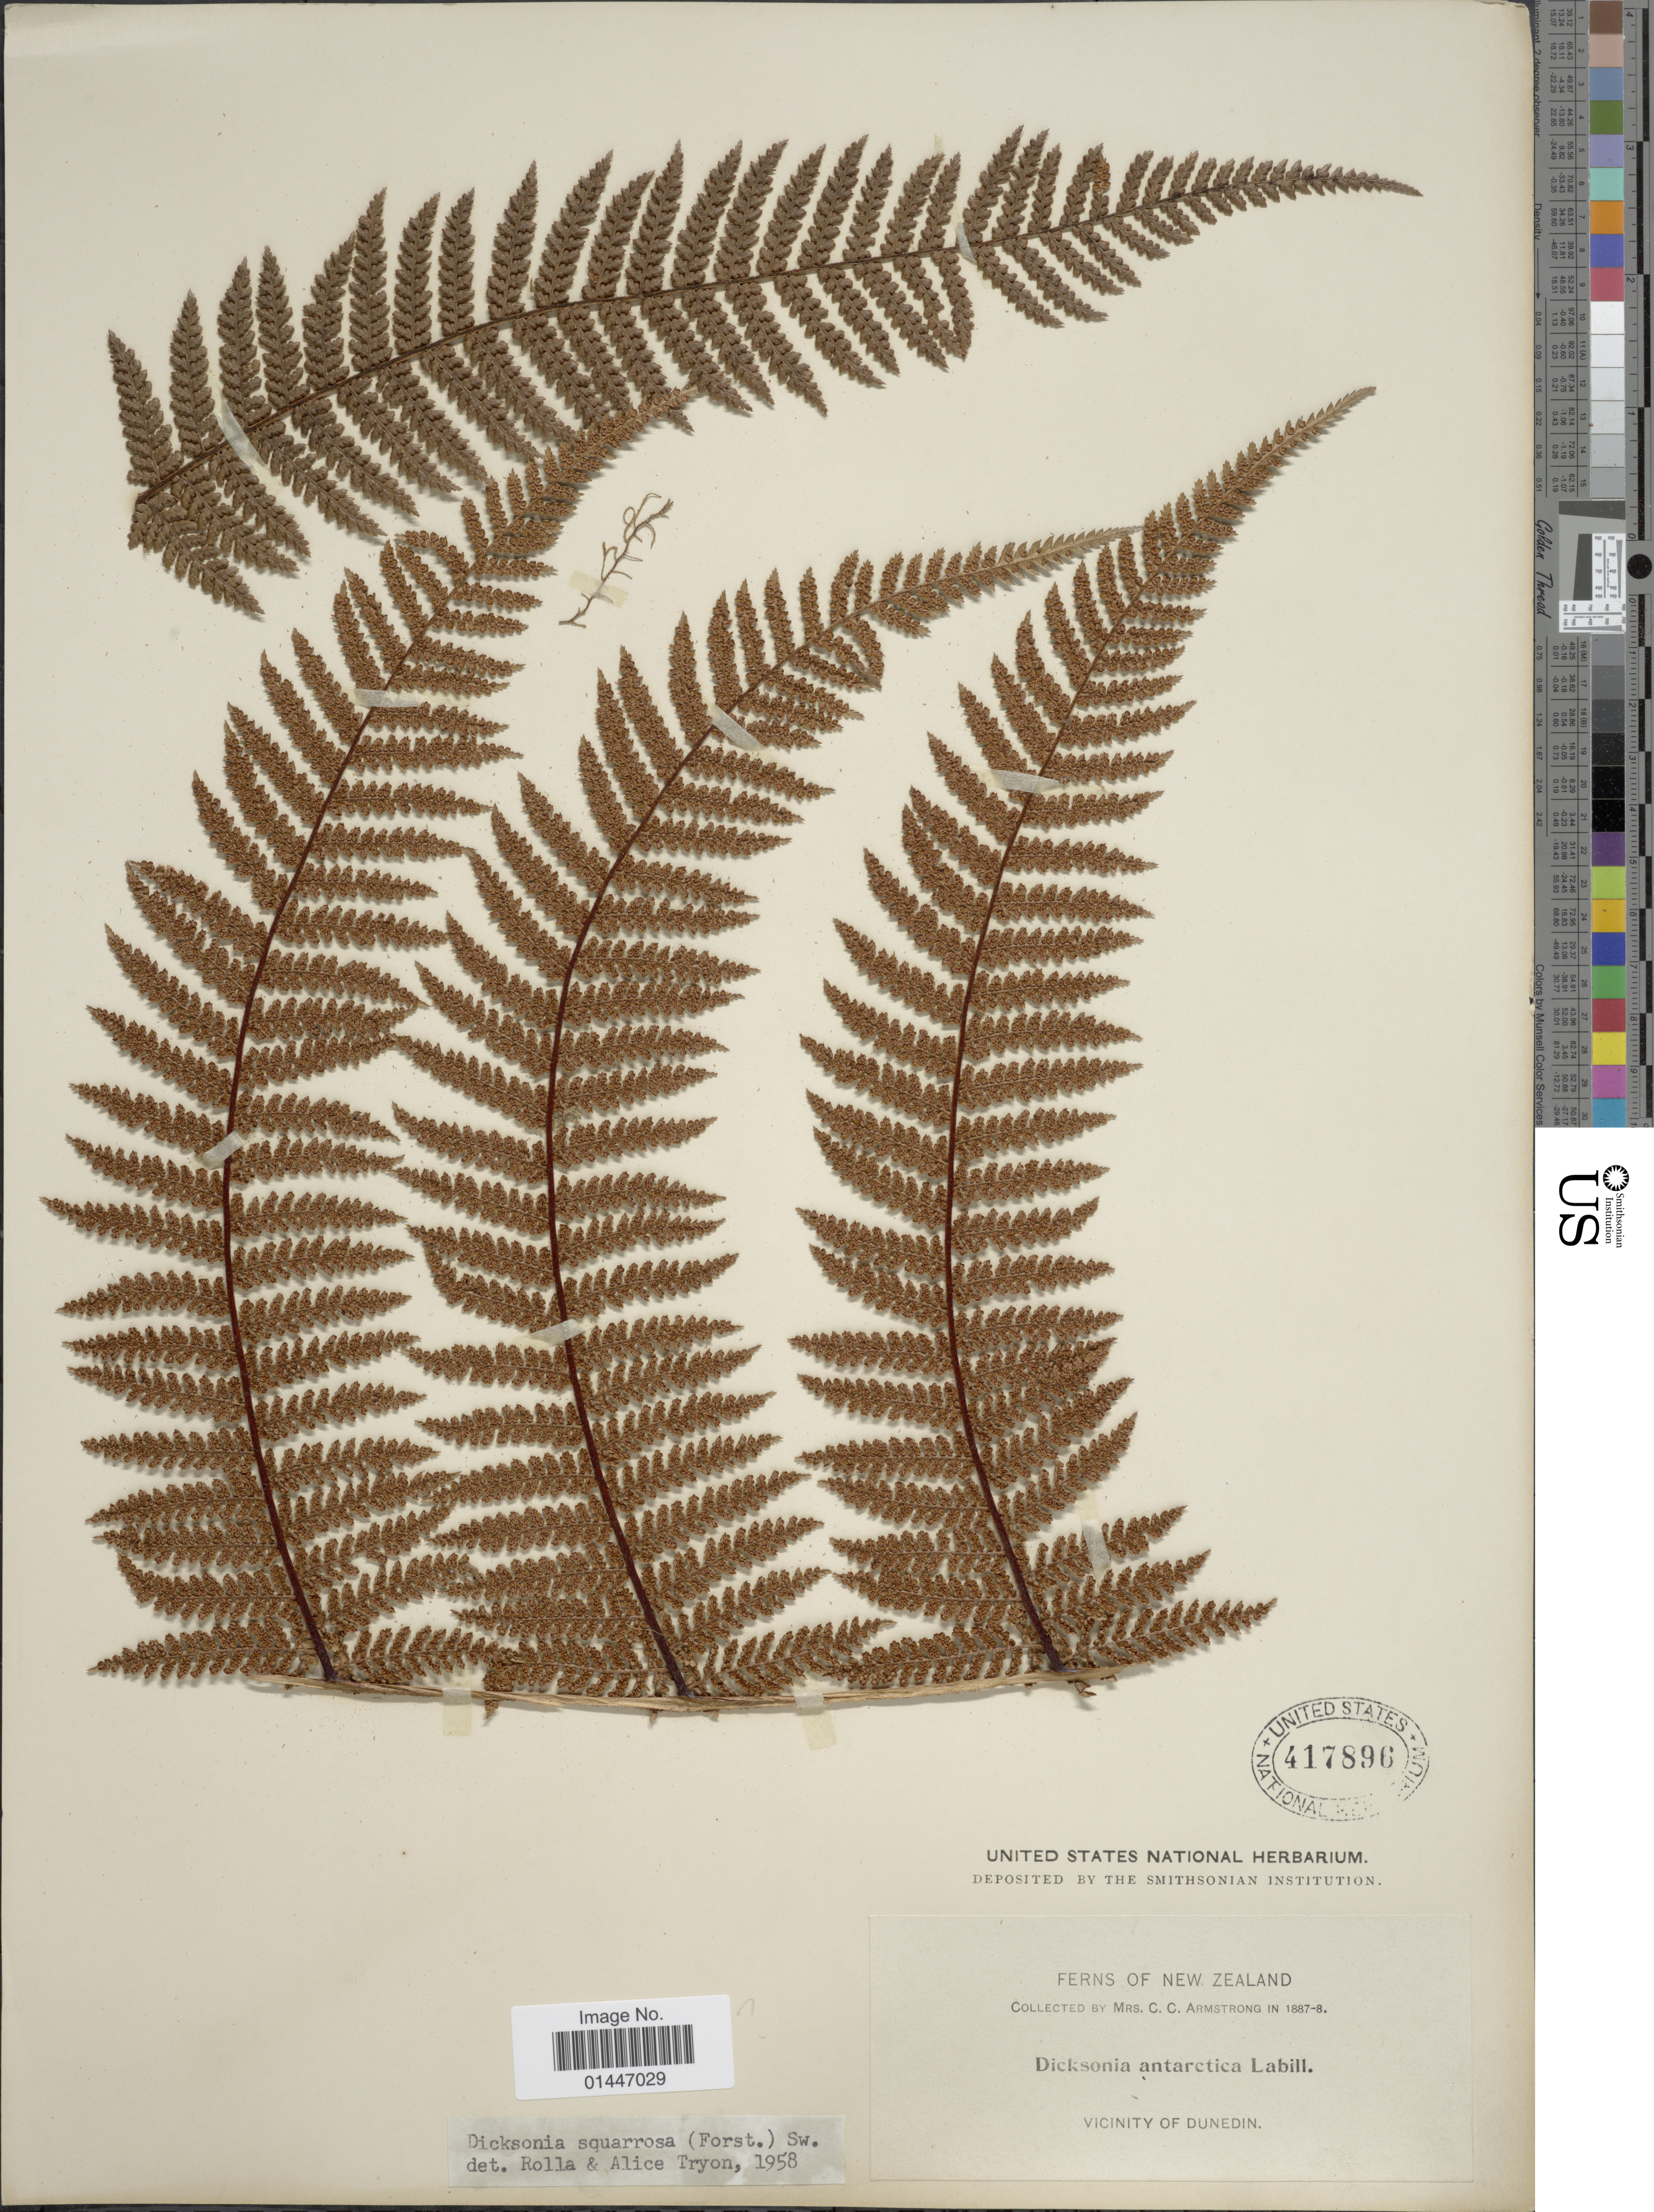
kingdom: Plantae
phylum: Tracheophyta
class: Polypodiopsida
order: Cyatheales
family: Dicksoniaceae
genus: Dicksonia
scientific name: Dicksonia squarrosa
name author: Sw.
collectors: C. Armstrong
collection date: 1887/1888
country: New Zealand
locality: Vicinity of Dunedin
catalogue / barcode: US 417896